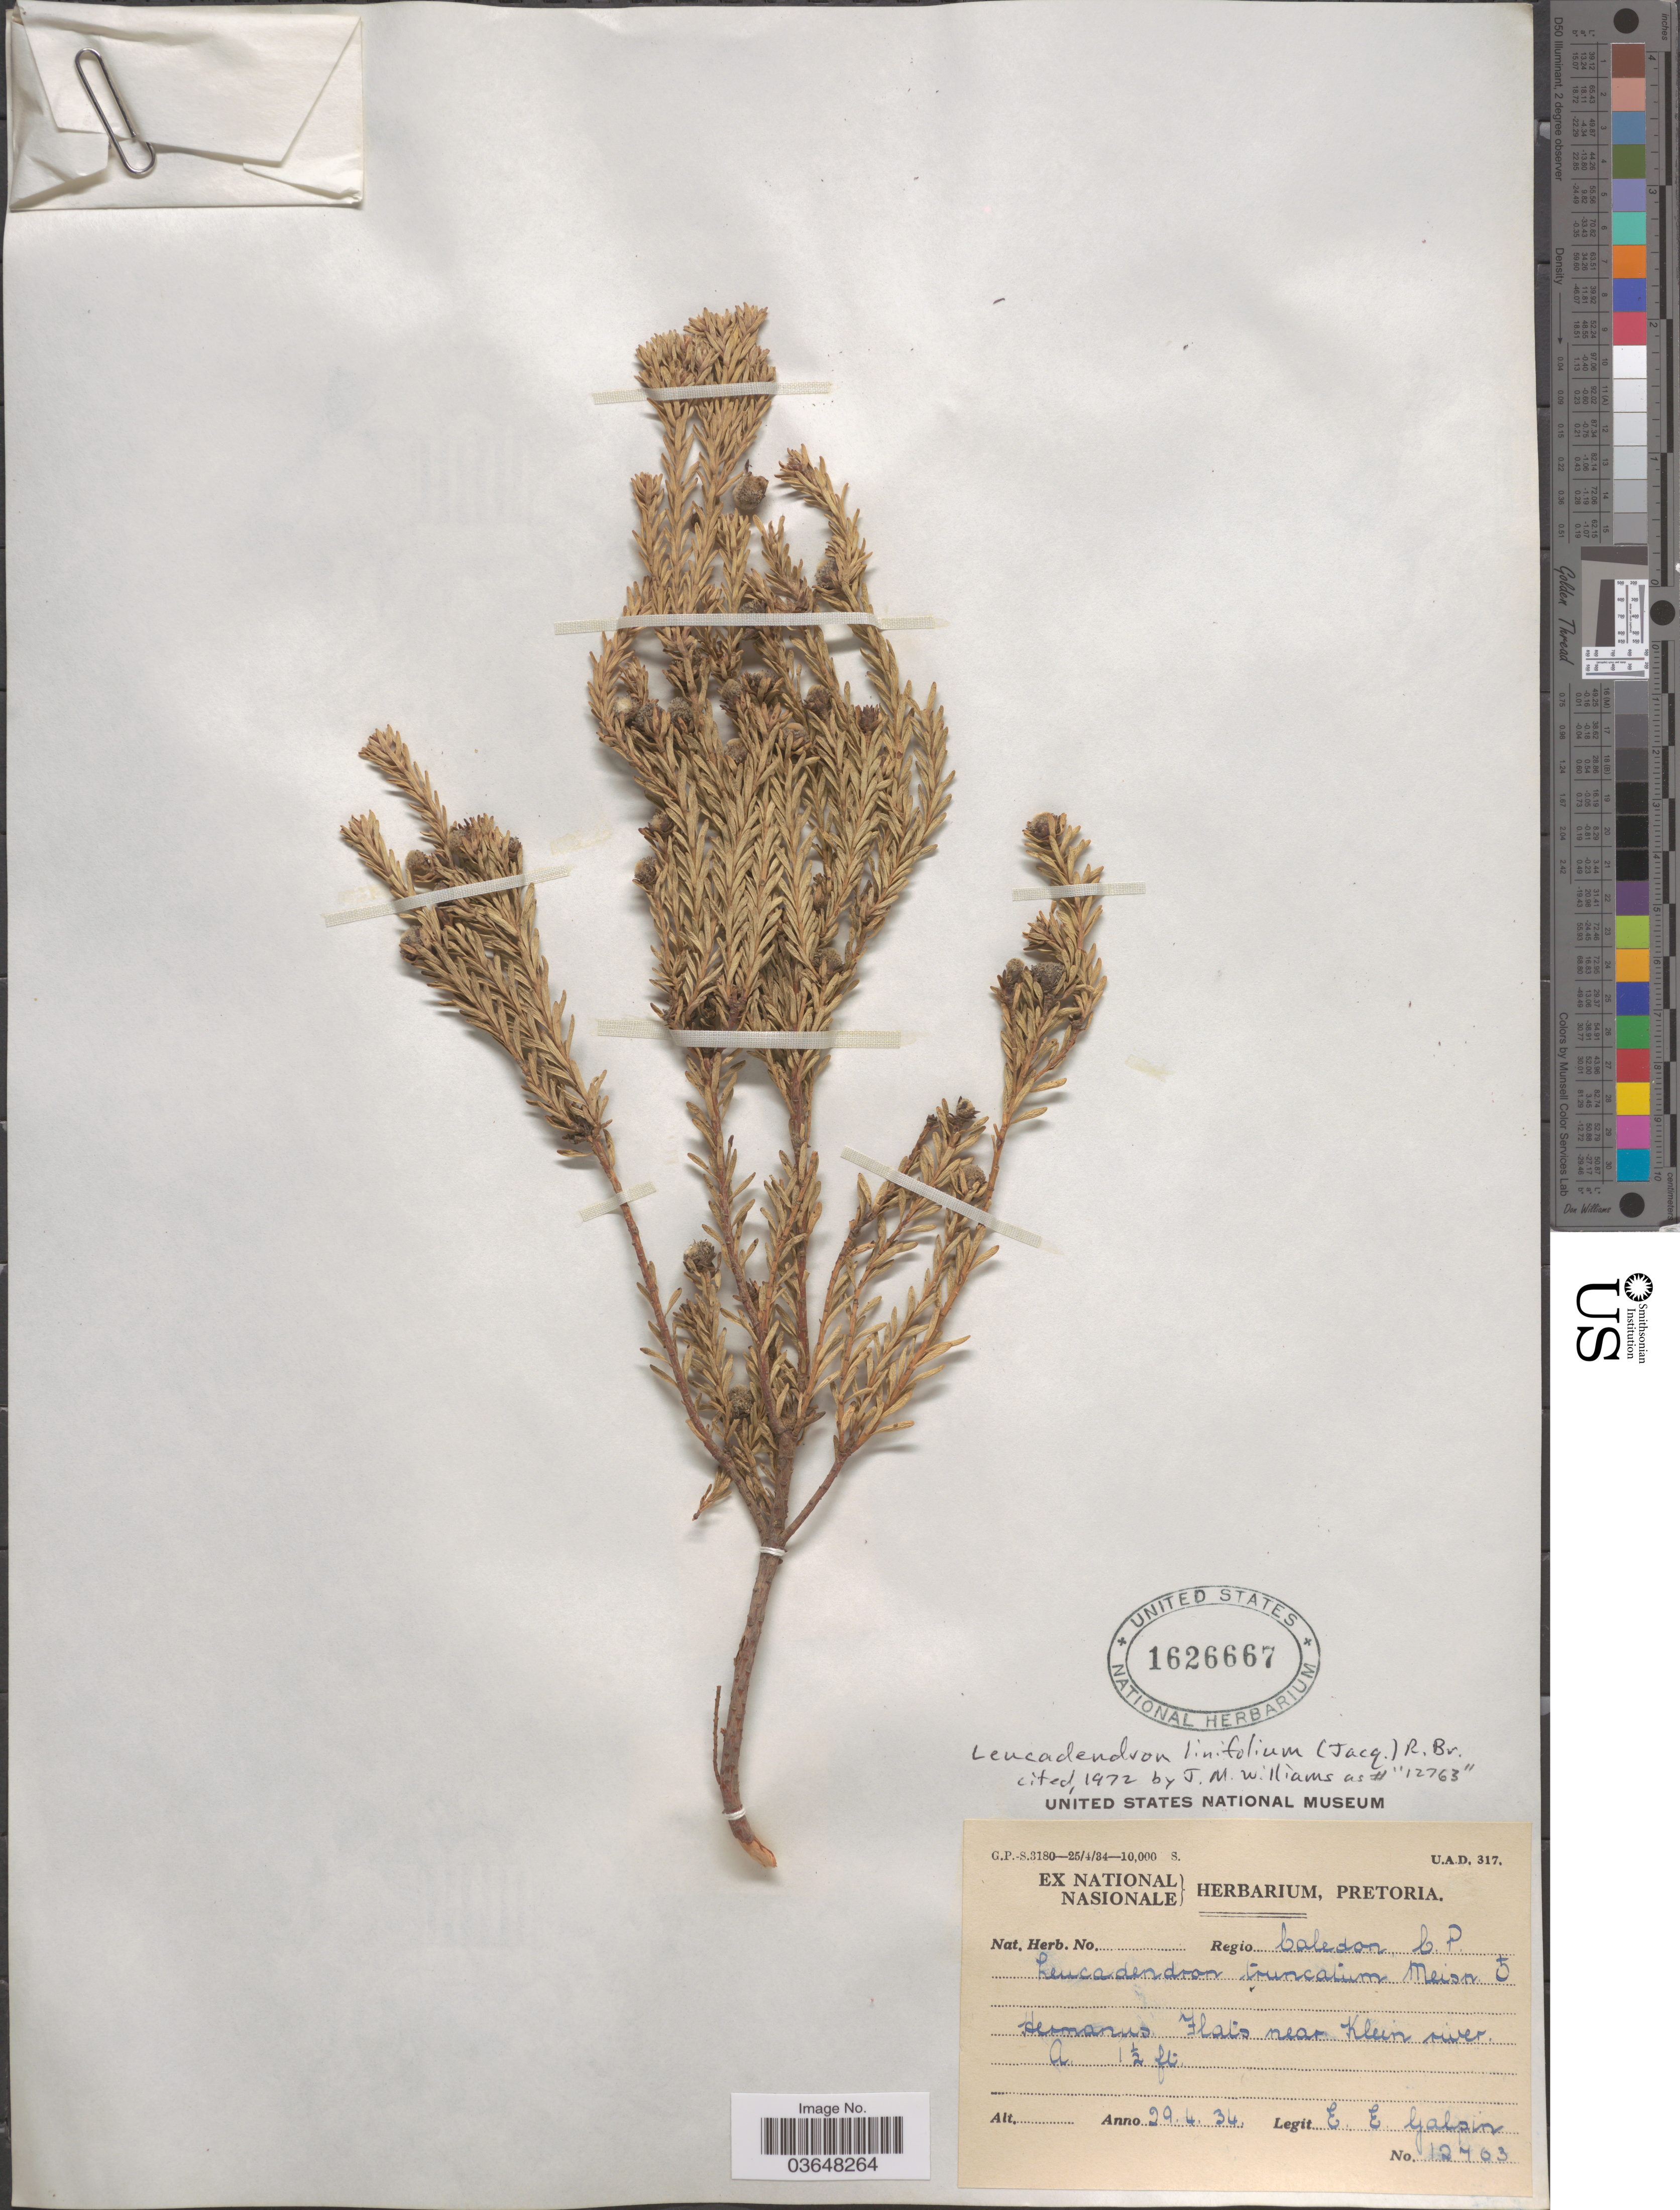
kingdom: Plantae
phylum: Tracheophyta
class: Magnoliopsida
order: Proteales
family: Proteaceae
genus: Leucadendron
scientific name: Leucadendron linifolium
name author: R. Br.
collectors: E. Galpin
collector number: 12703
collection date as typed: Transcribed d/m/y: 29/4/34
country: South Africa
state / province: Western Cape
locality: Regio Caledon. Hermanus flats near Klein river.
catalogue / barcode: US 1626667